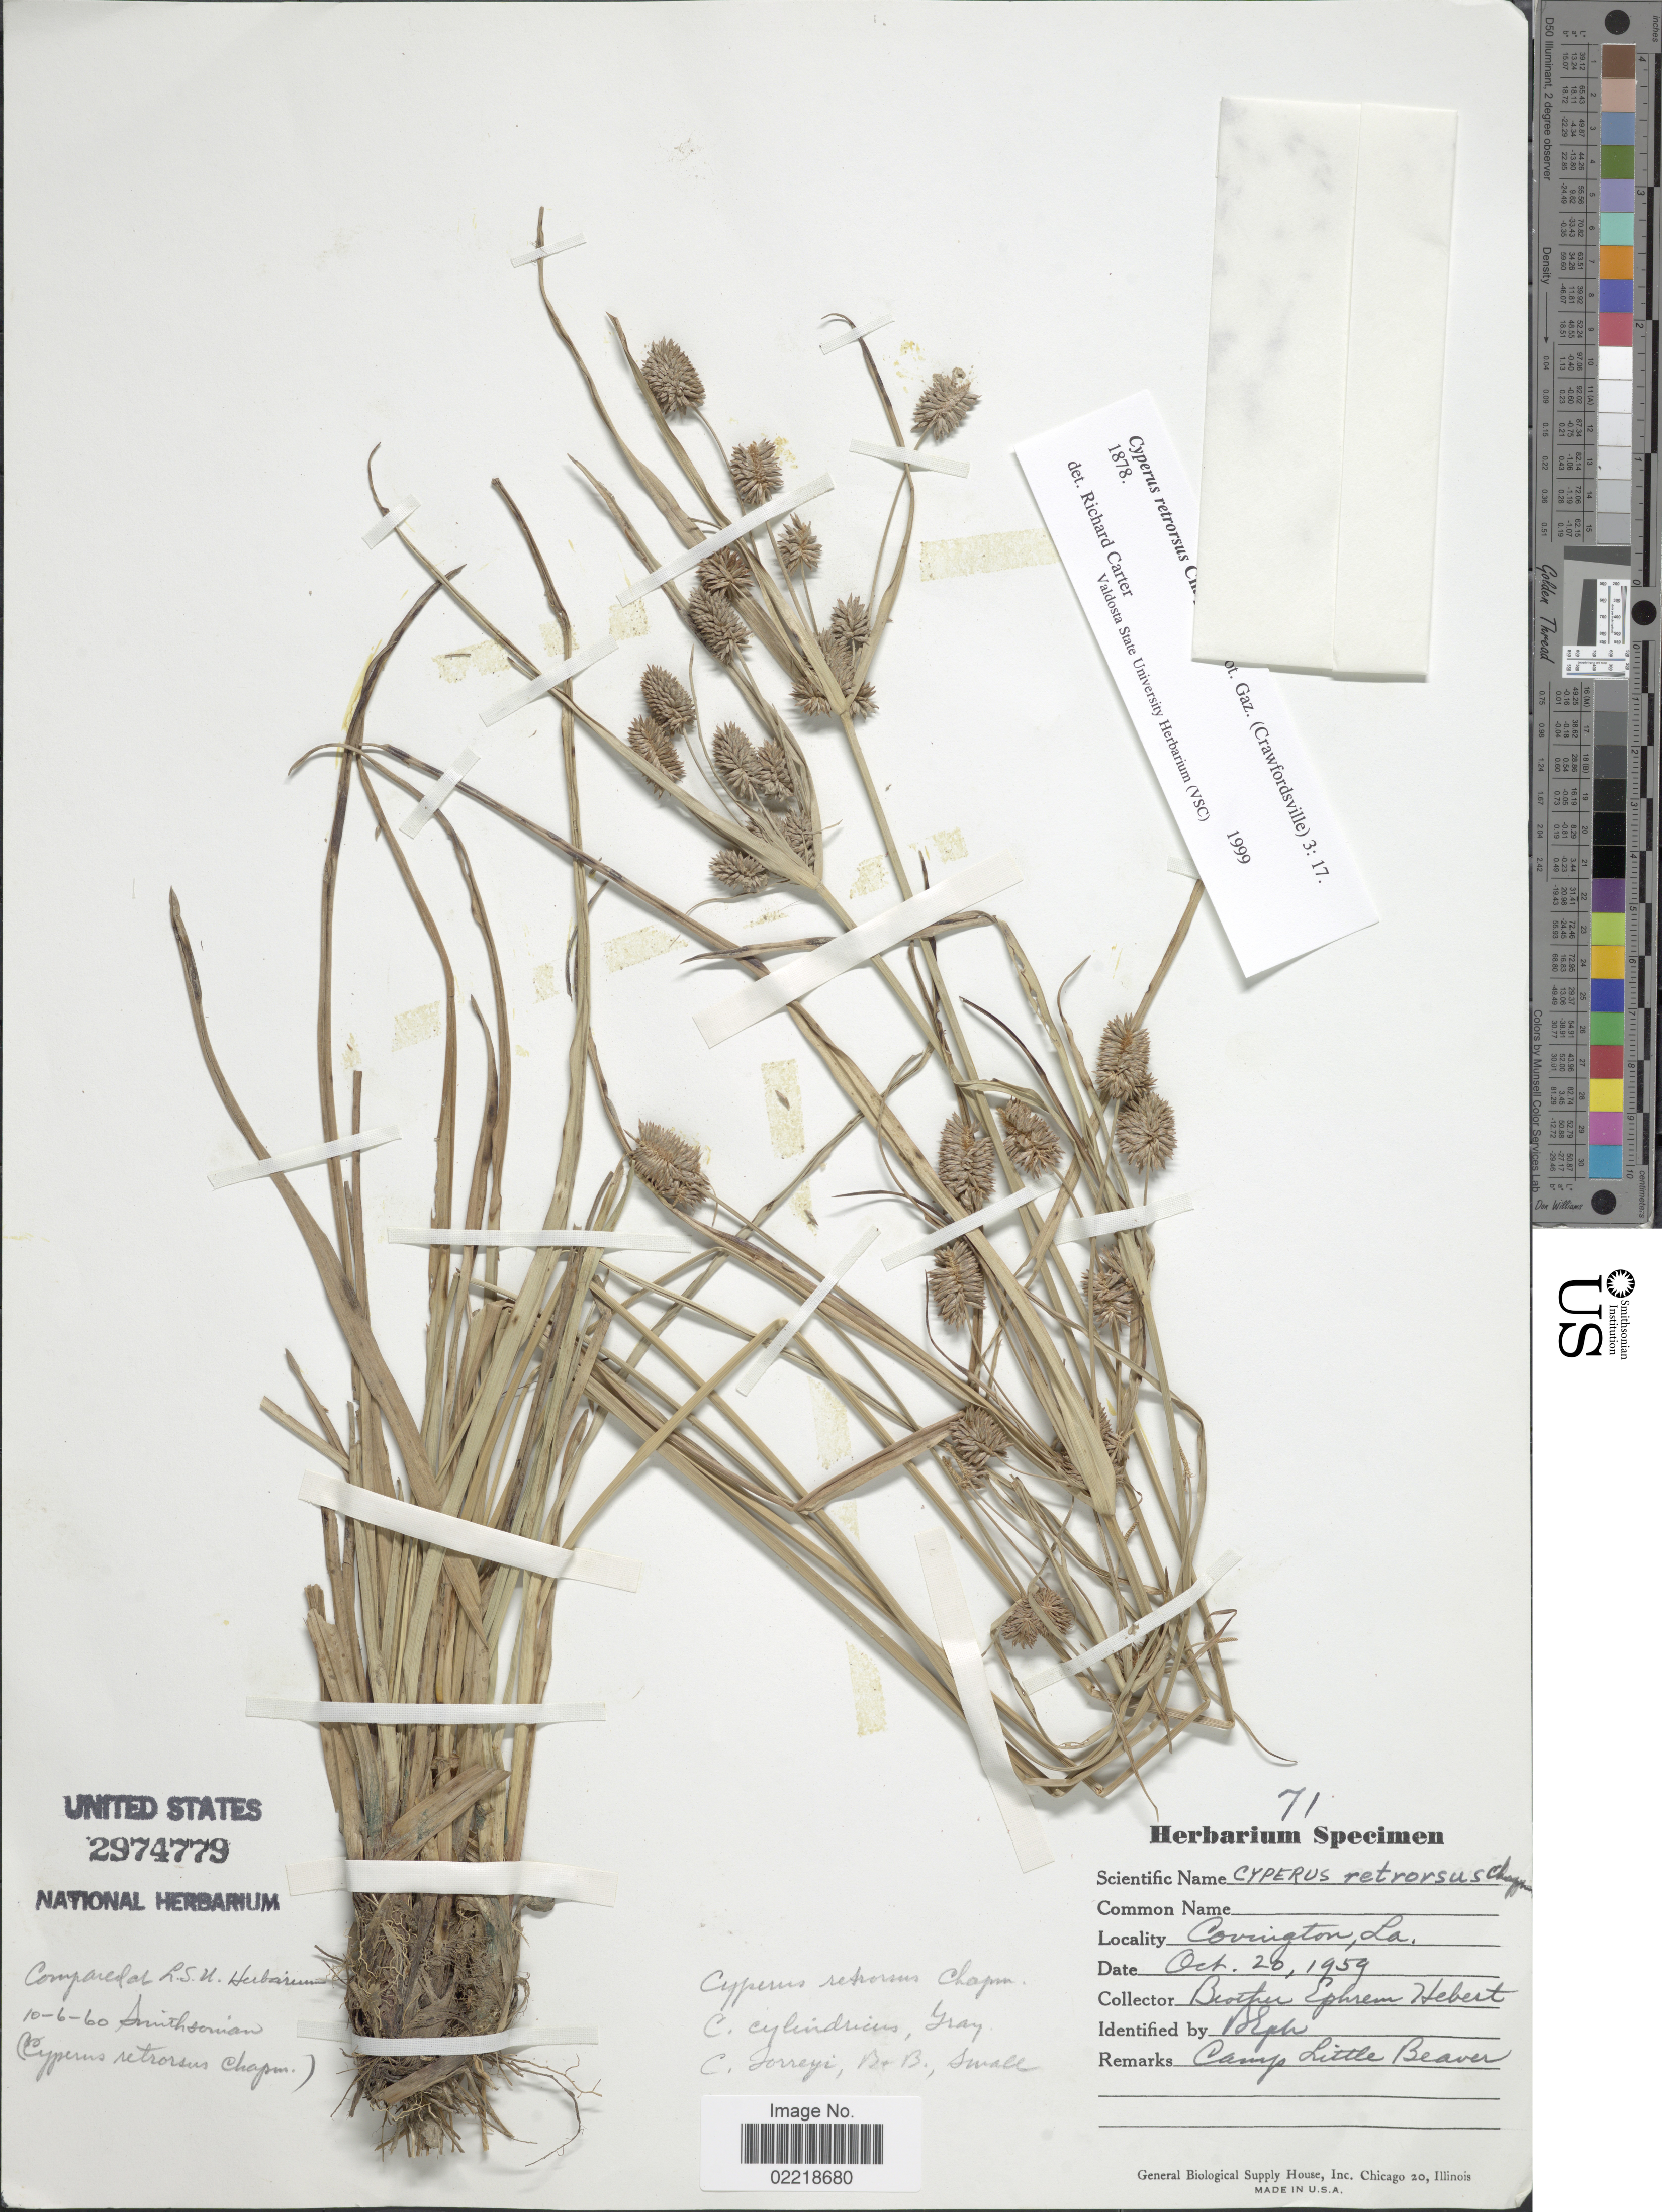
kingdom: Plantae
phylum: Tracheophyta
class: Liliopsida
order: Poales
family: Cyperaceae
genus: Cyperus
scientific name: Cyperus retrorsus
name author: Chapm.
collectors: E. Hebert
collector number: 71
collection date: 1959-10-20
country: United States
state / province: Louisiana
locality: Covington. Camp Little Beaver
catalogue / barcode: US 2974779